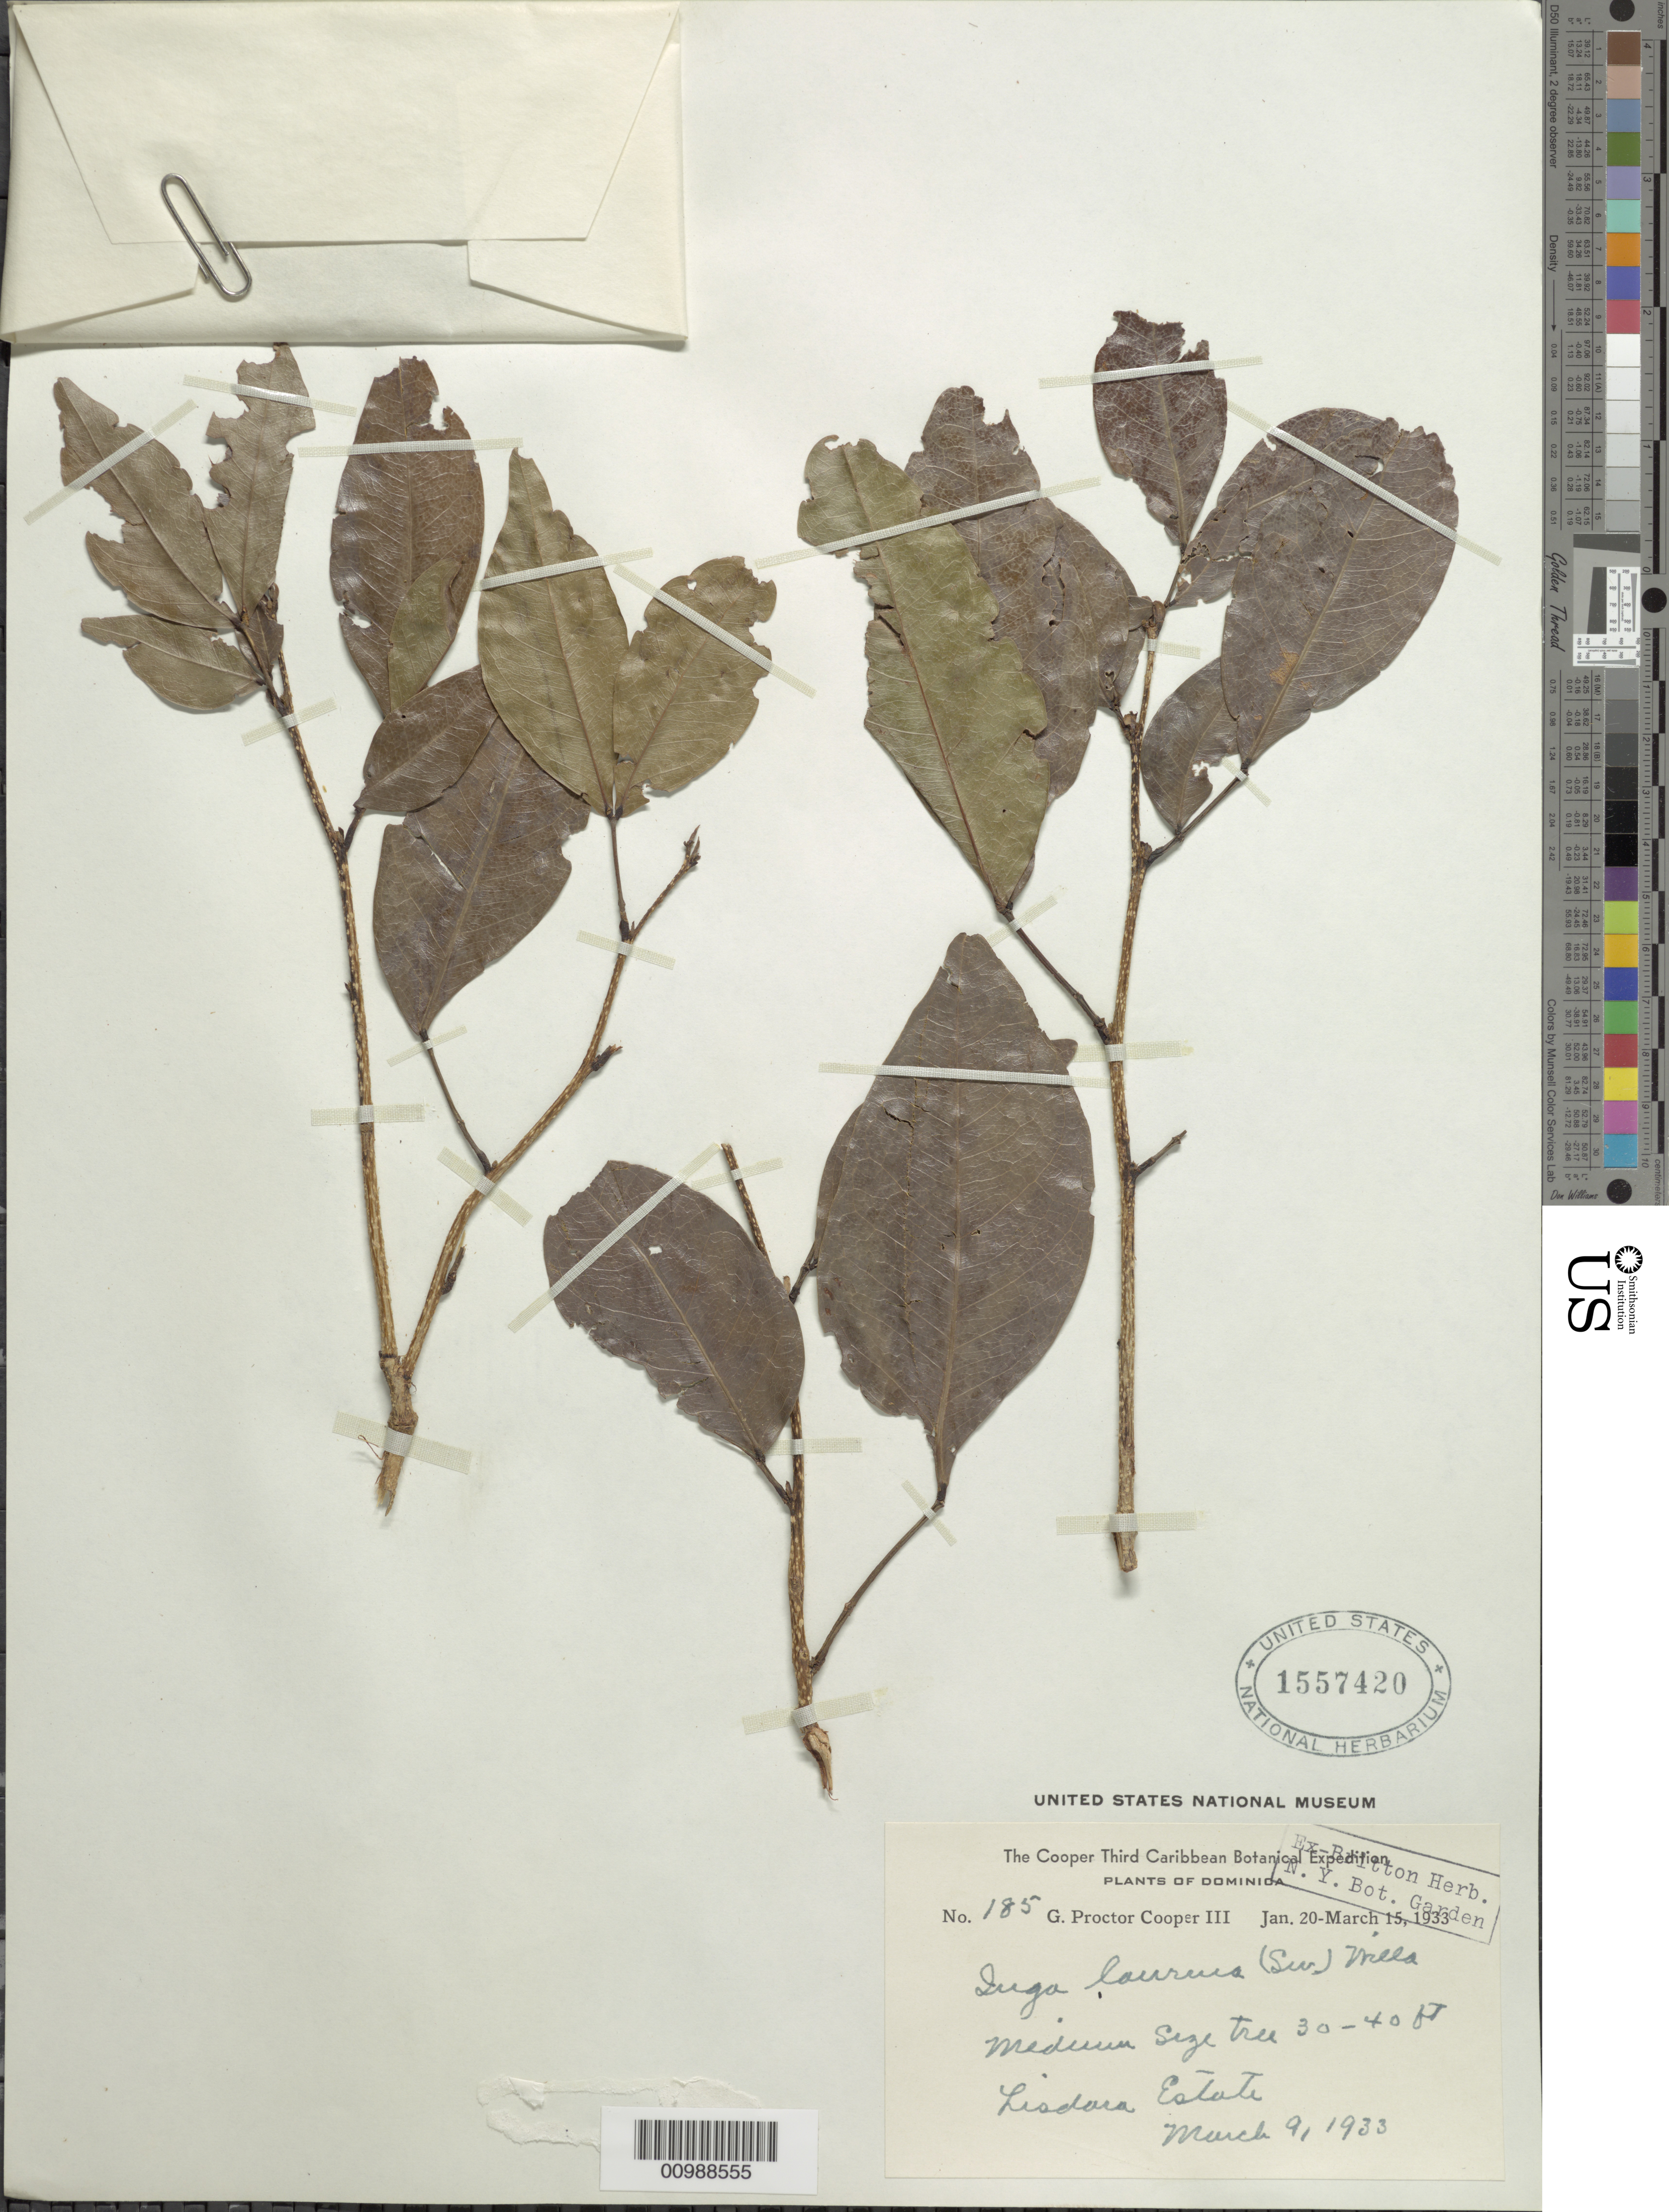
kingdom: Plantae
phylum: Tracheophyta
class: Magnoliopsida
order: Fabales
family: Fabaceae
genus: Inga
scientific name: Inga laurina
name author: (Sw.) Willd.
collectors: G. Cooper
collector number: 185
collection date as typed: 09 Mar 1933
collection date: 1933-03-09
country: Dominica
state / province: St. Patrick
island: Dominica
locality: Lisdora Estate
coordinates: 0 N, 0 E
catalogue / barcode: US 1557420